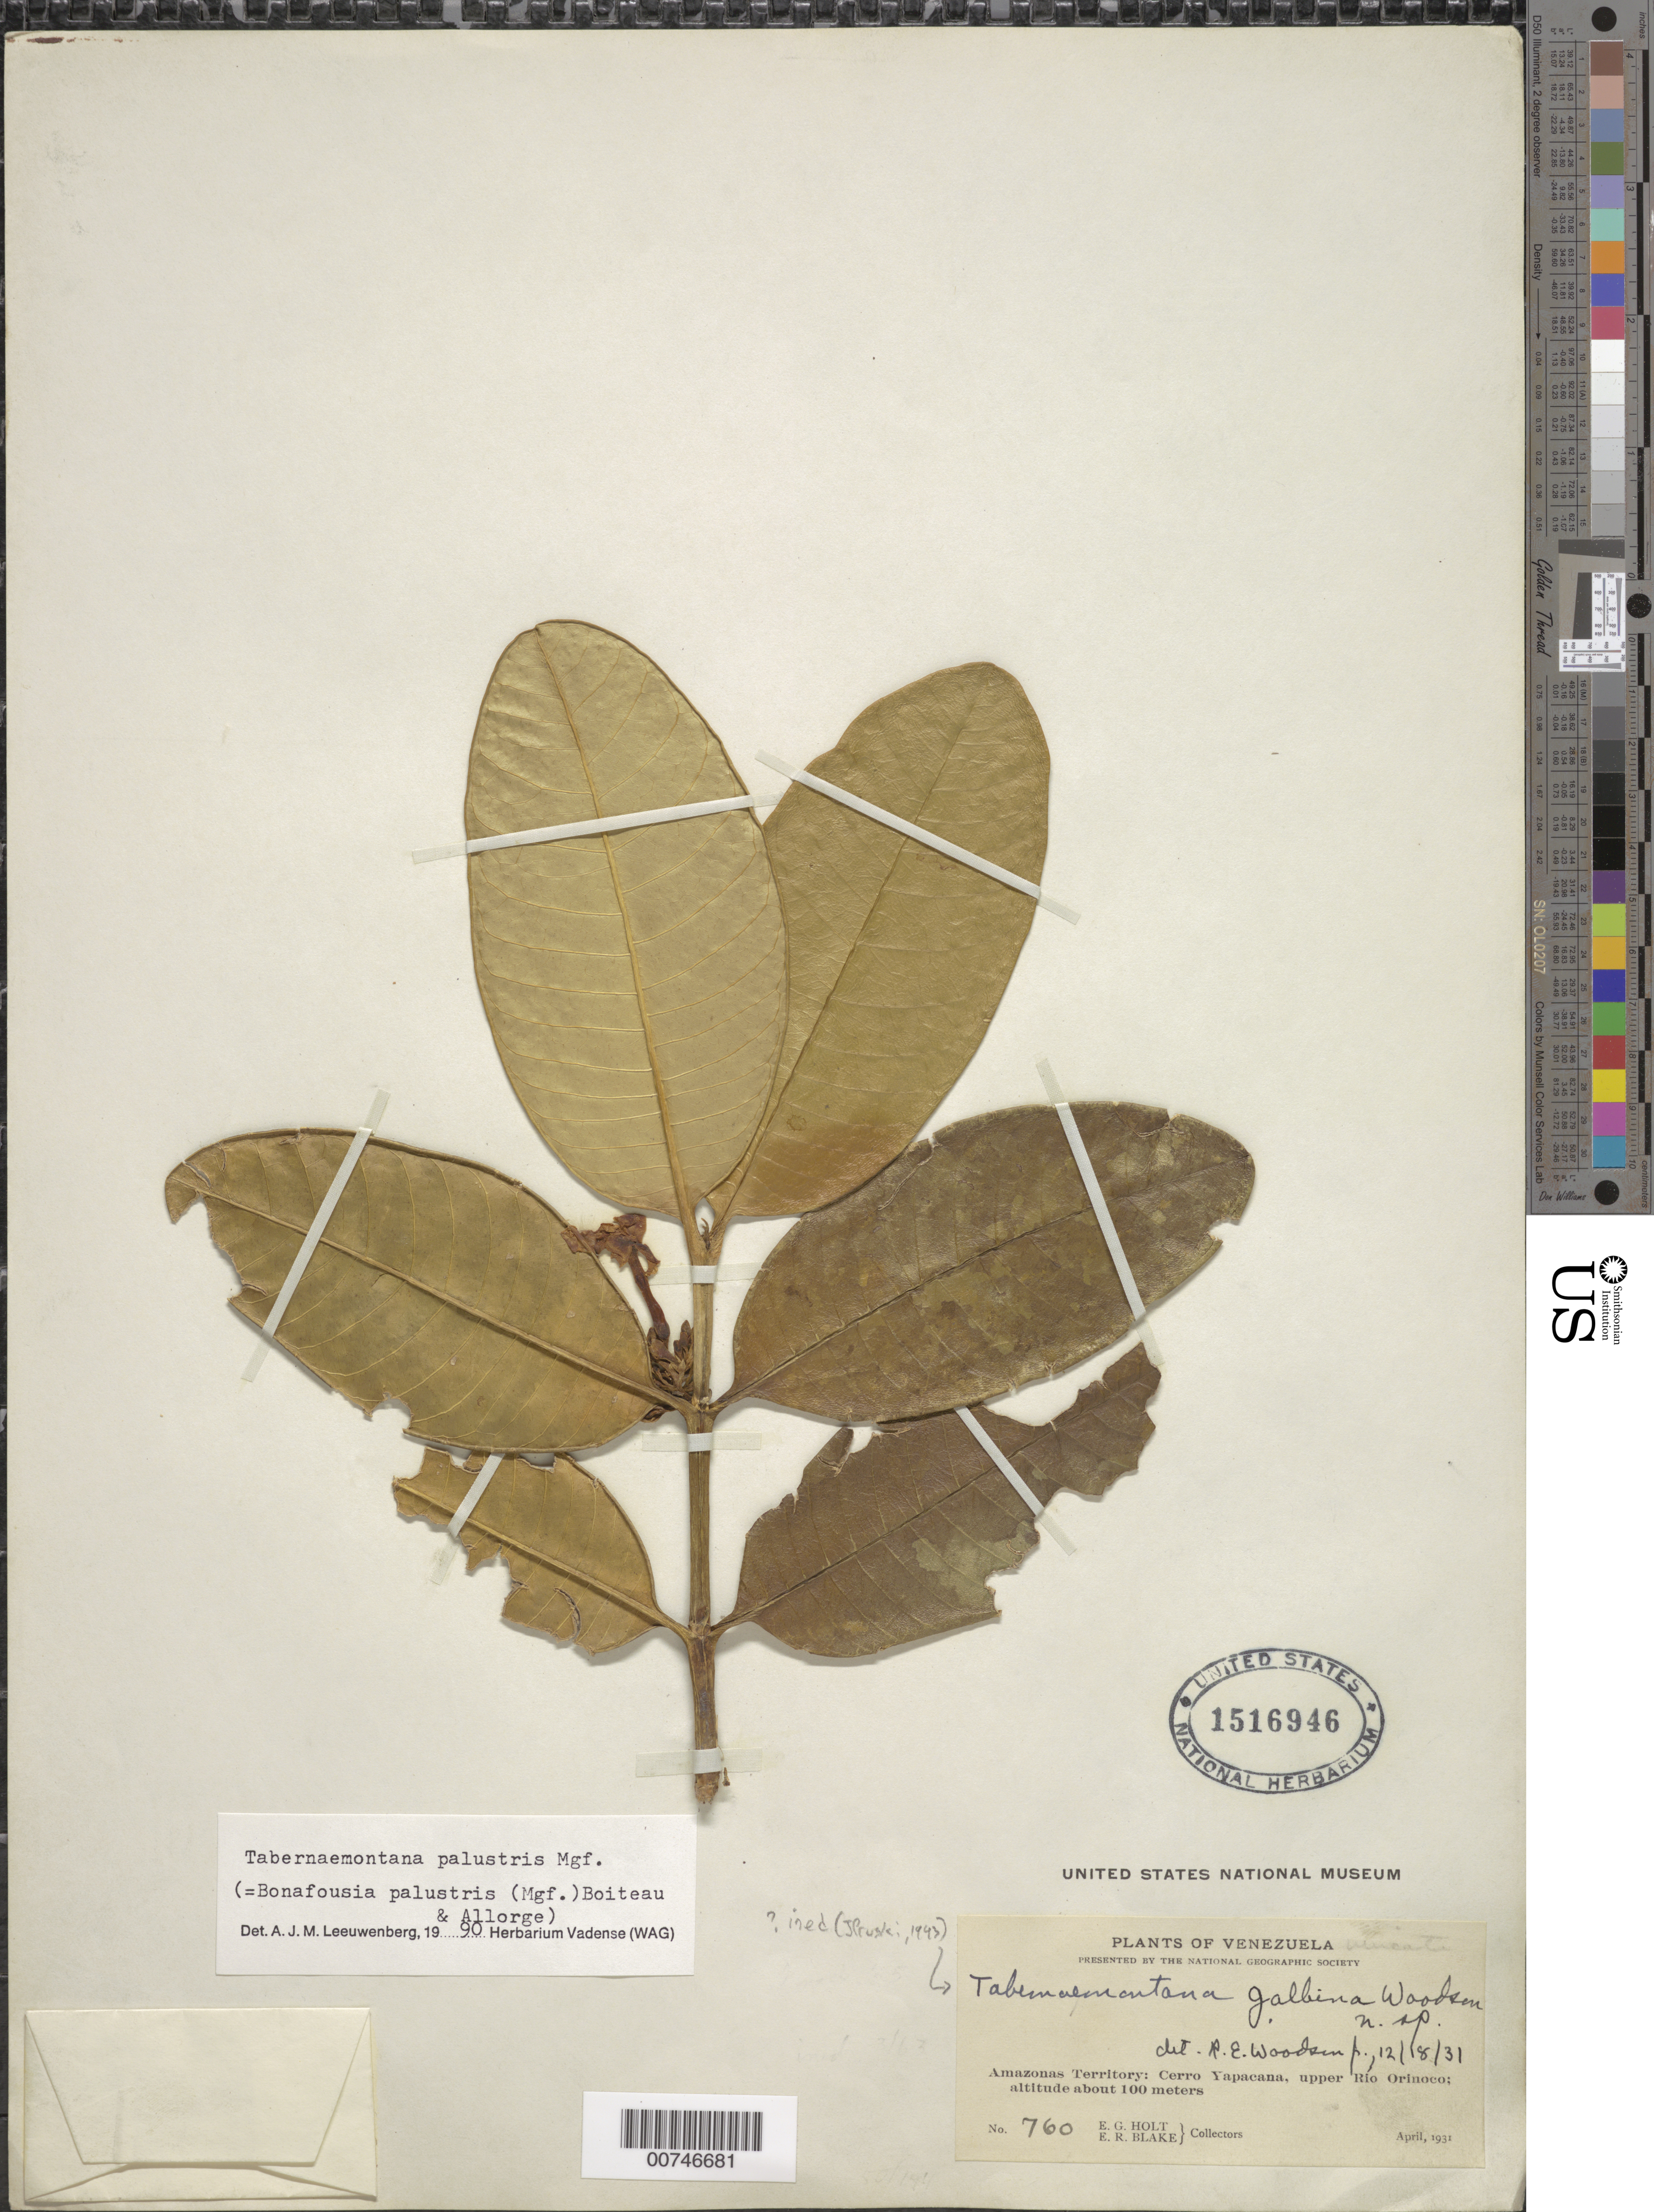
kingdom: Plantae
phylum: Tracheophyta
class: Magnoliopsida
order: Gentianales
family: Apocynaceae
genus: Tabernaemontana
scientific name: Tabernaemontana palustris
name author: Markgr.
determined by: Leeuwenberg, A. J. M.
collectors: E. Holt & E. R. Blake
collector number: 760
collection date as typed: Apr-31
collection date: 1931-04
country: Venezuela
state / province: Amazonas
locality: Cerro Yapacána, upper Río Orinoco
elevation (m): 100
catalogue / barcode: US 1516946